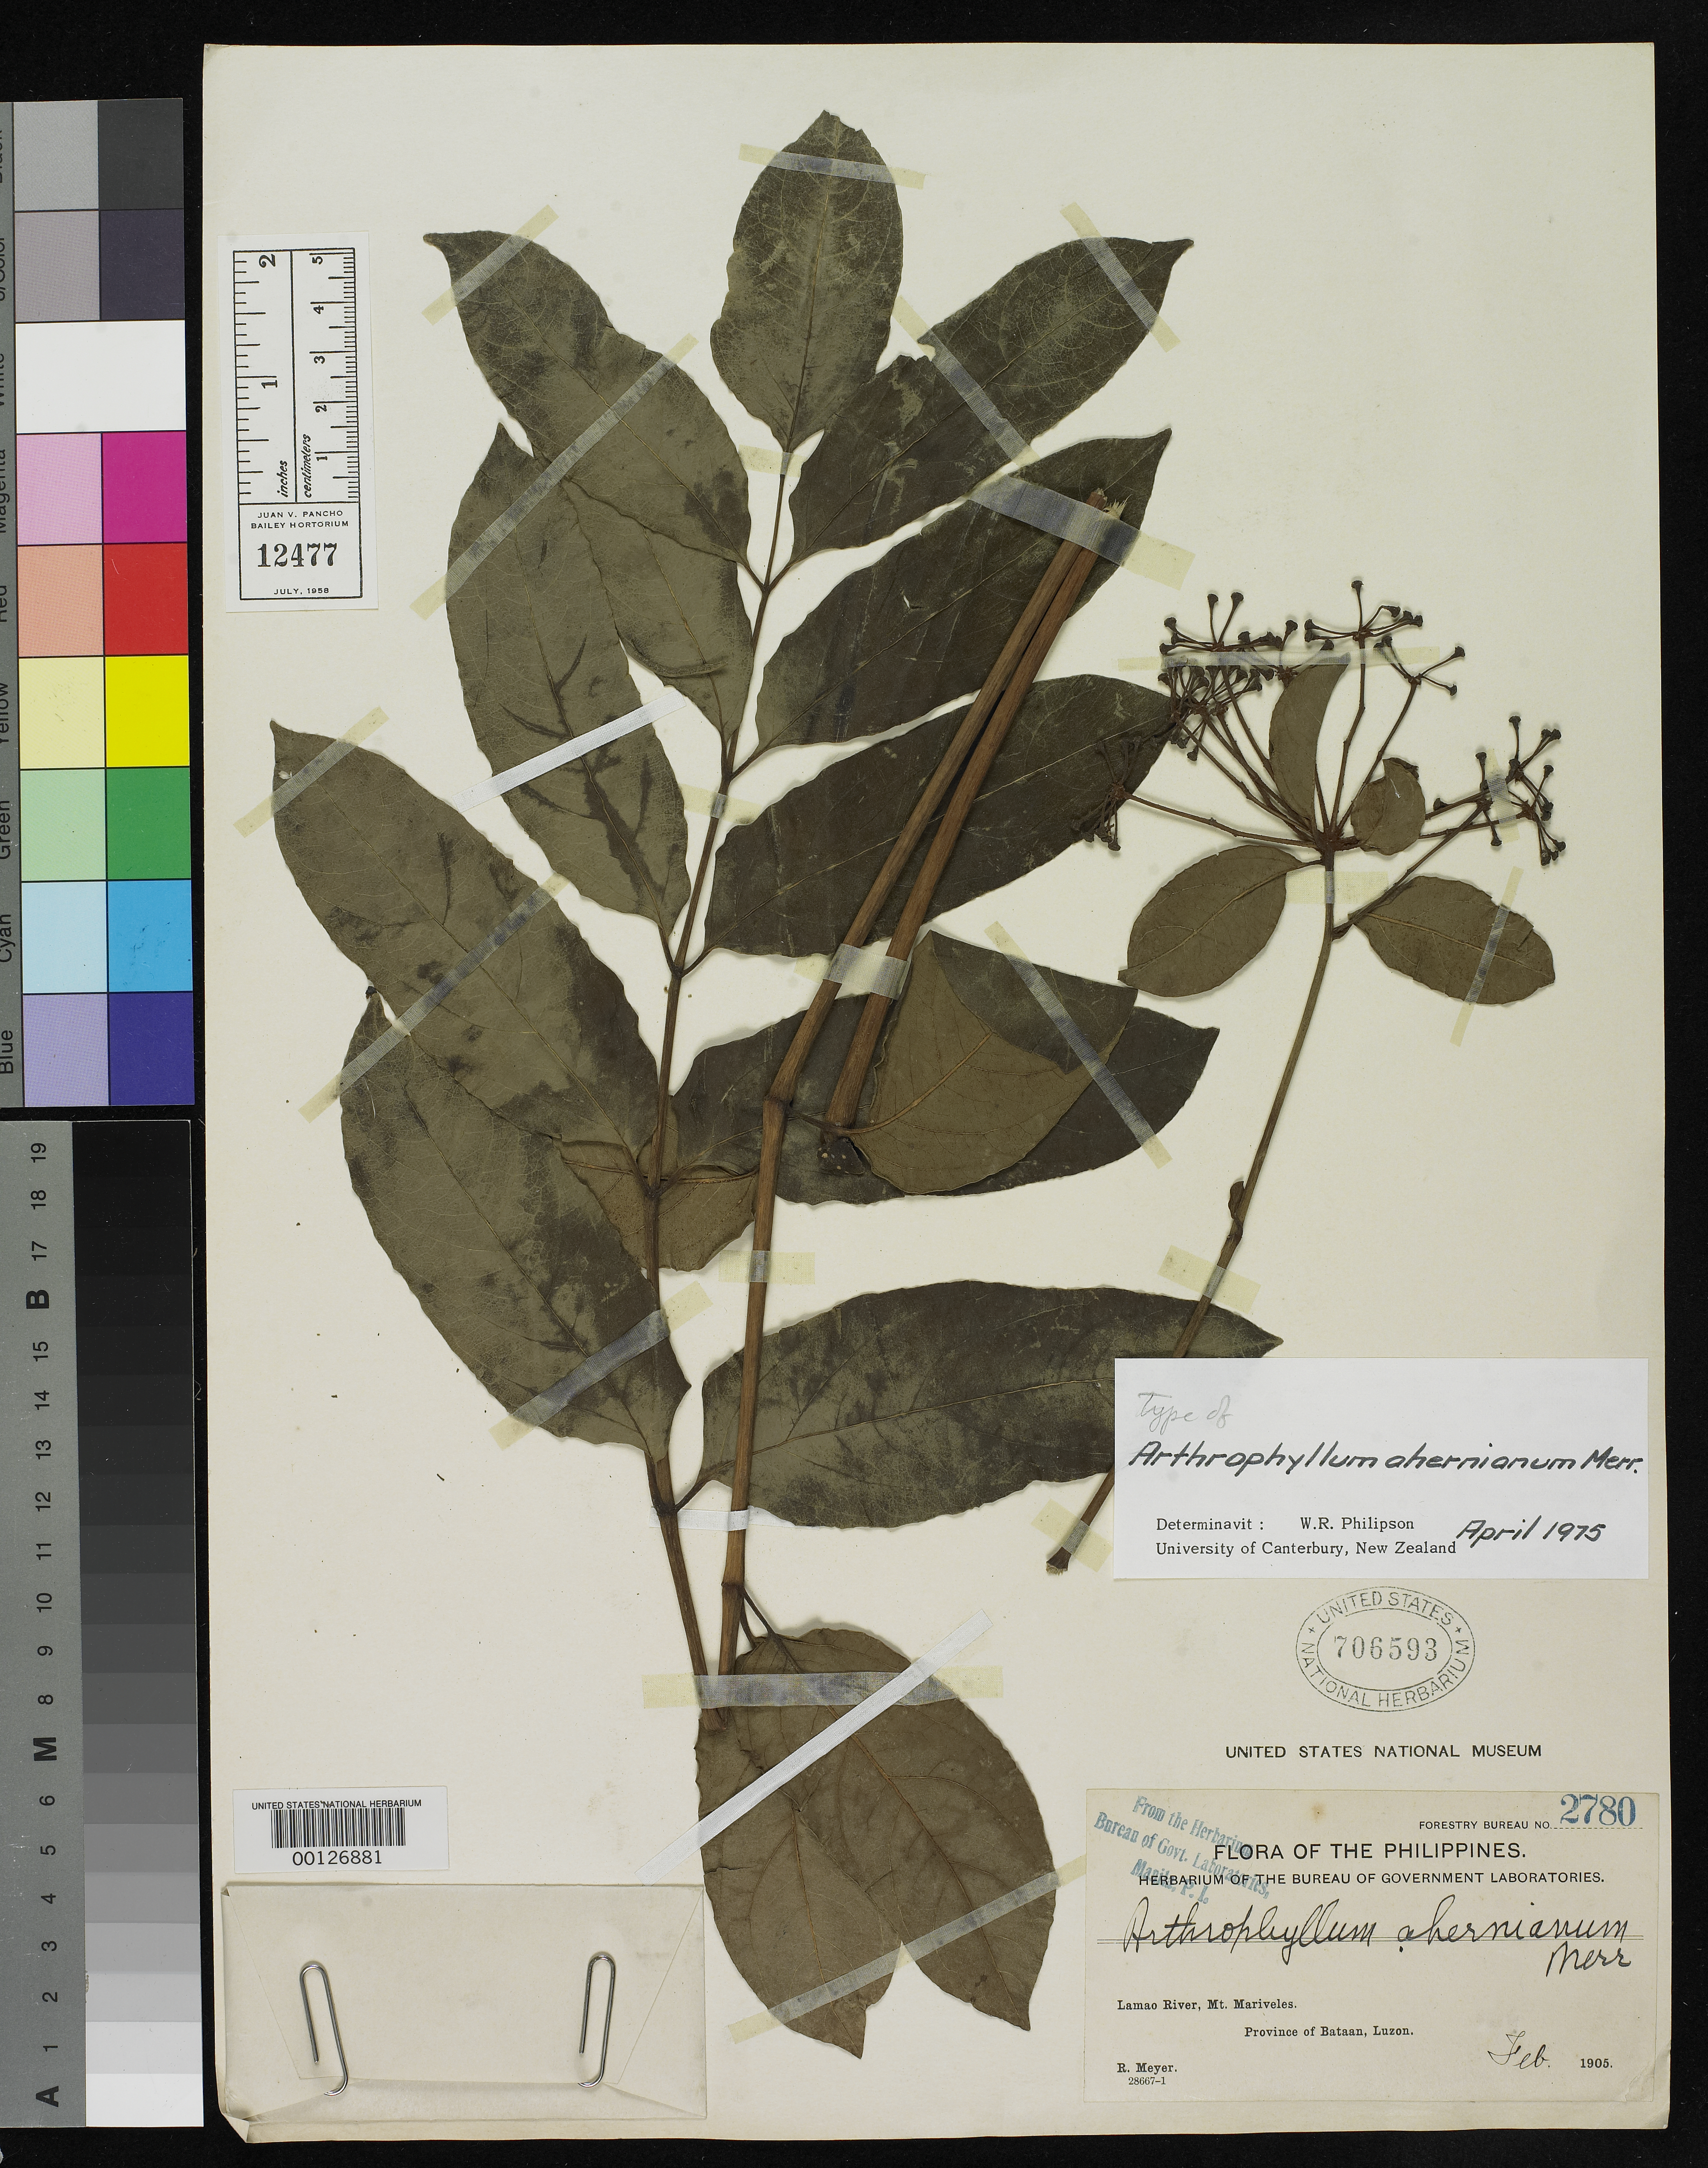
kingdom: Plantae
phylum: Tracheophyta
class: Magnoliopsida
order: Apiales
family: Araliaceae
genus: Arthrophyllum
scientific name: Arthrophyllum ahernianum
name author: Merr.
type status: Isotype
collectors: R. Meyer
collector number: For. Bur. 2780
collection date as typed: Feb 1905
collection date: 1905-02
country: Philippines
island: Luzon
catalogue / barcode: US 706593